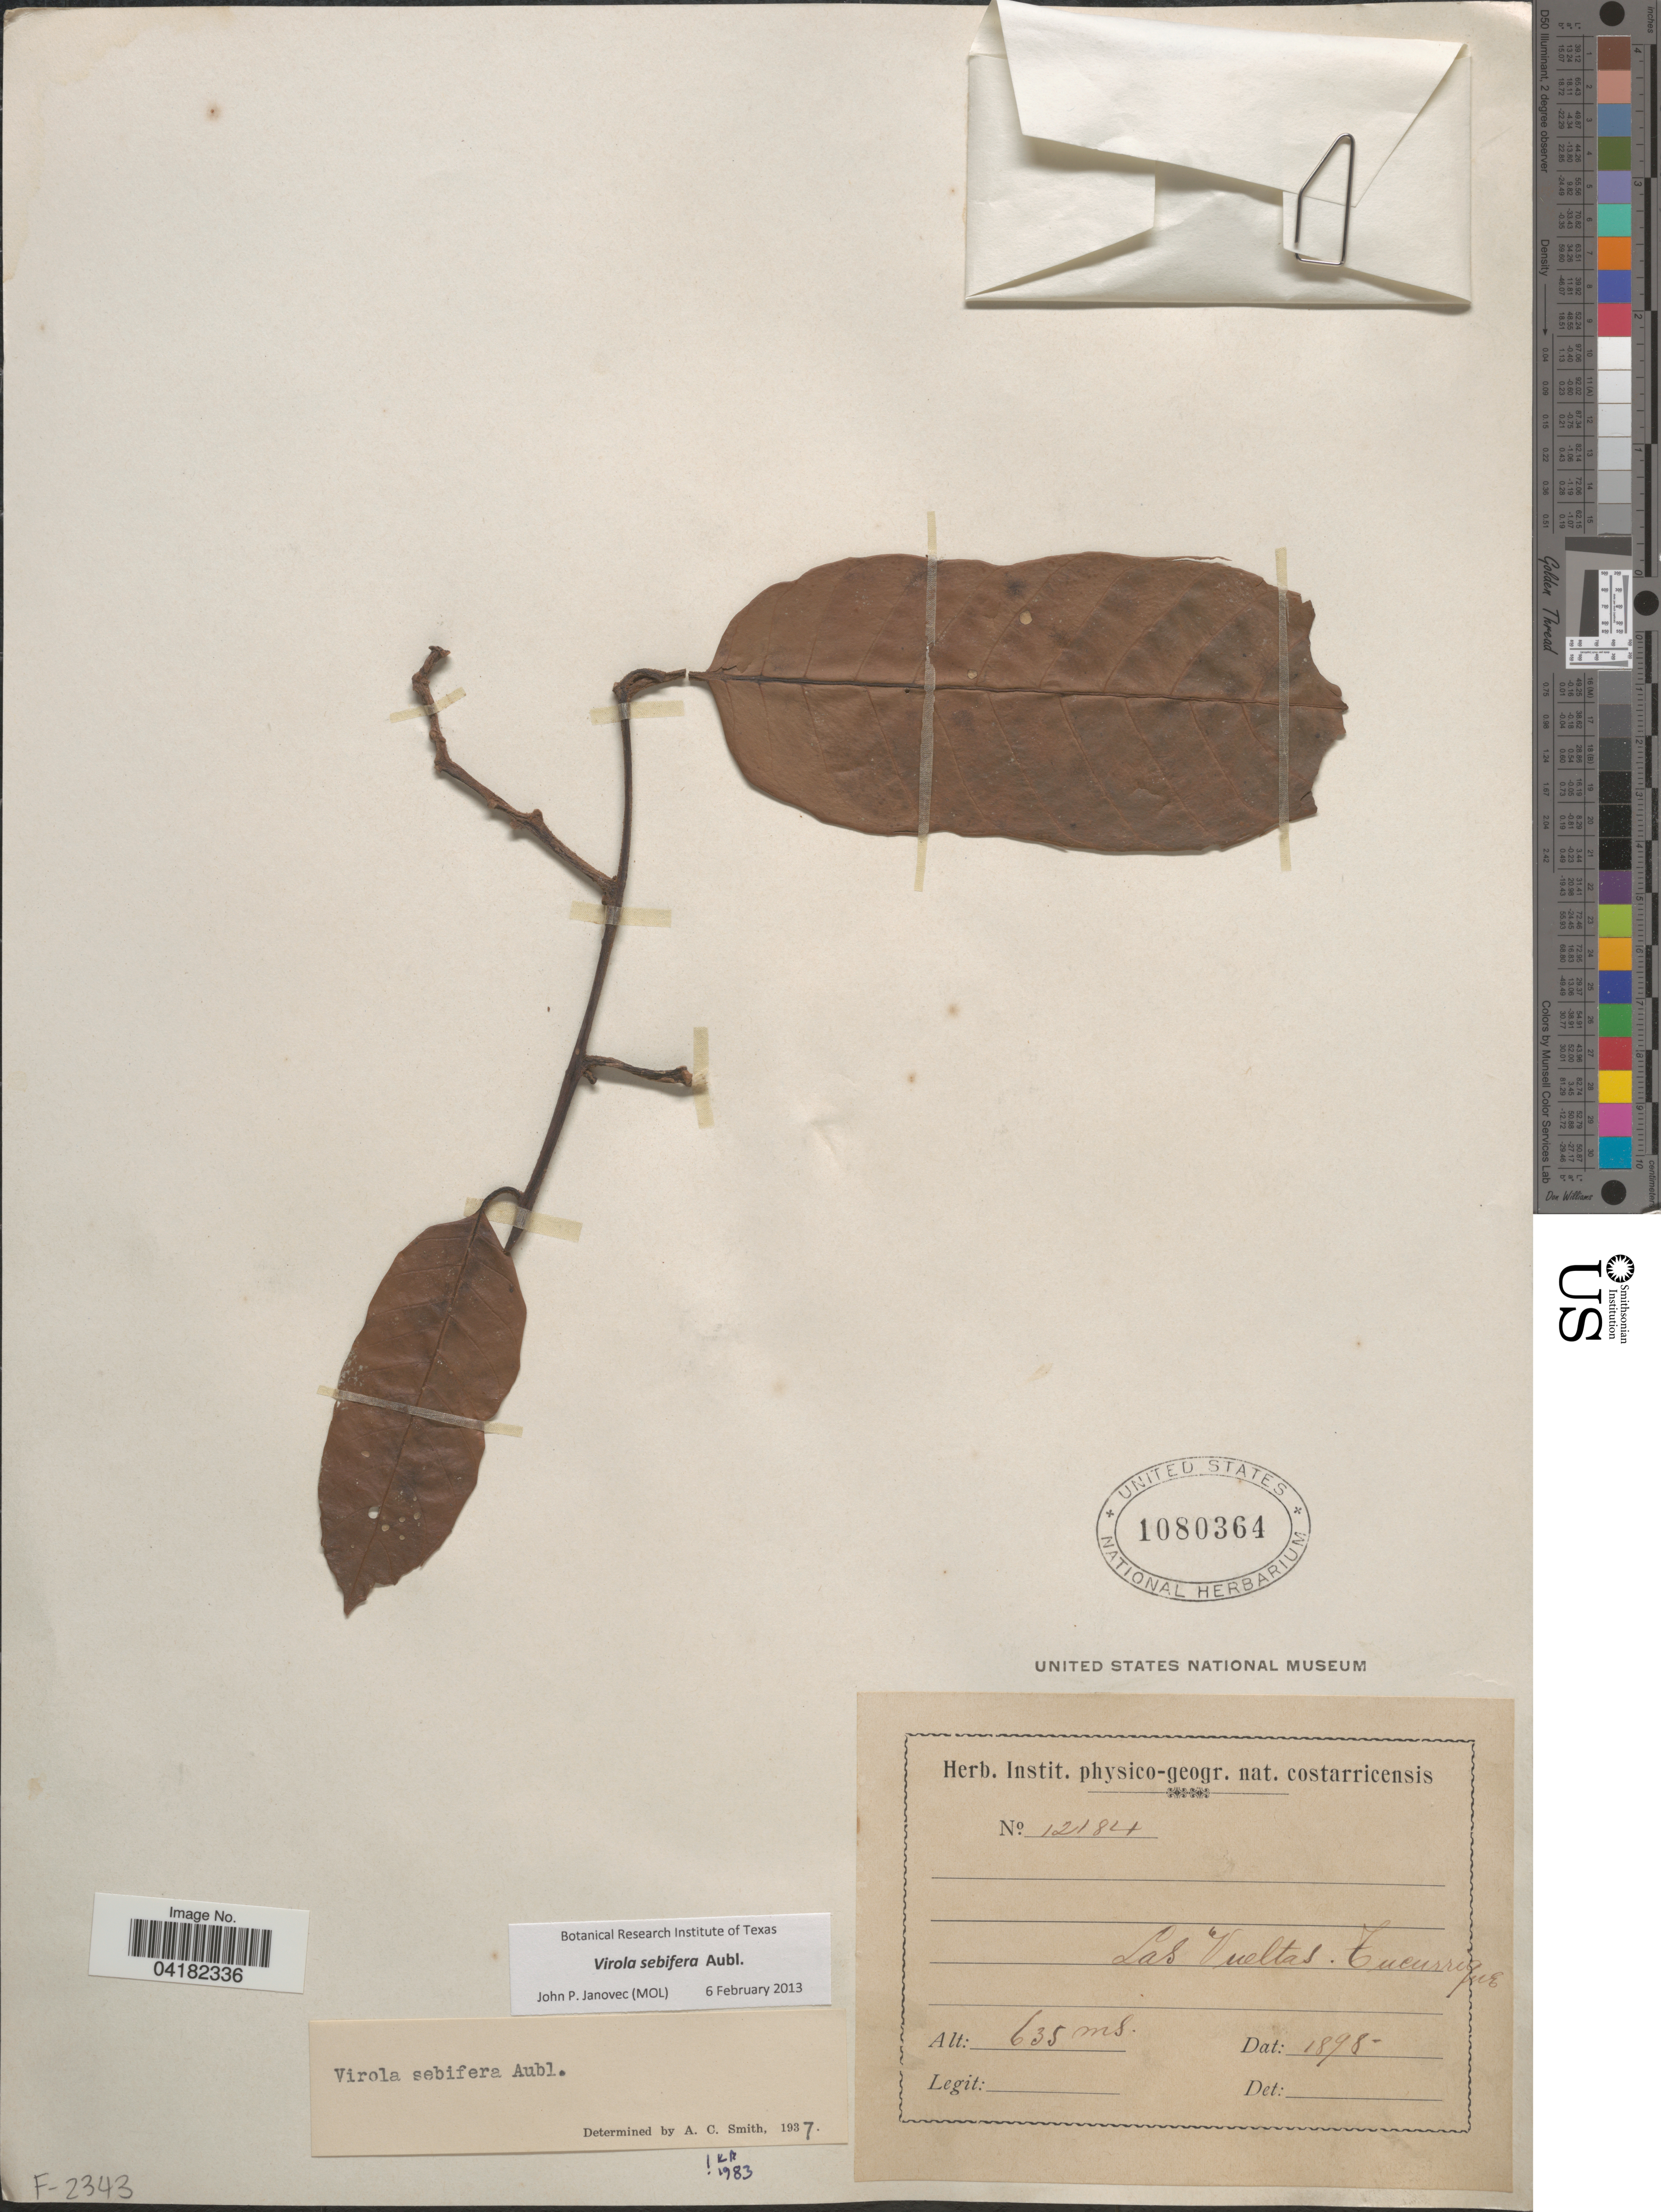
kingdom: Plantae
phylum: Tracheophyta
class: Magnoliopsida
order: Magnoliales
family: Myristicaceae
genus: Virola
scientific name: Virola sebifera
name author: Aubl.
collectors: ex Herb. Inst. Physico-Geogr. Nat. Costarricensis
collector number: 12184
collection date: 1898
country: Costa Rica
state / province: Cartago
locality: Las Vueltas. Tucurrique.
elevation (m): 635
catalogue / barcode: US 1080364